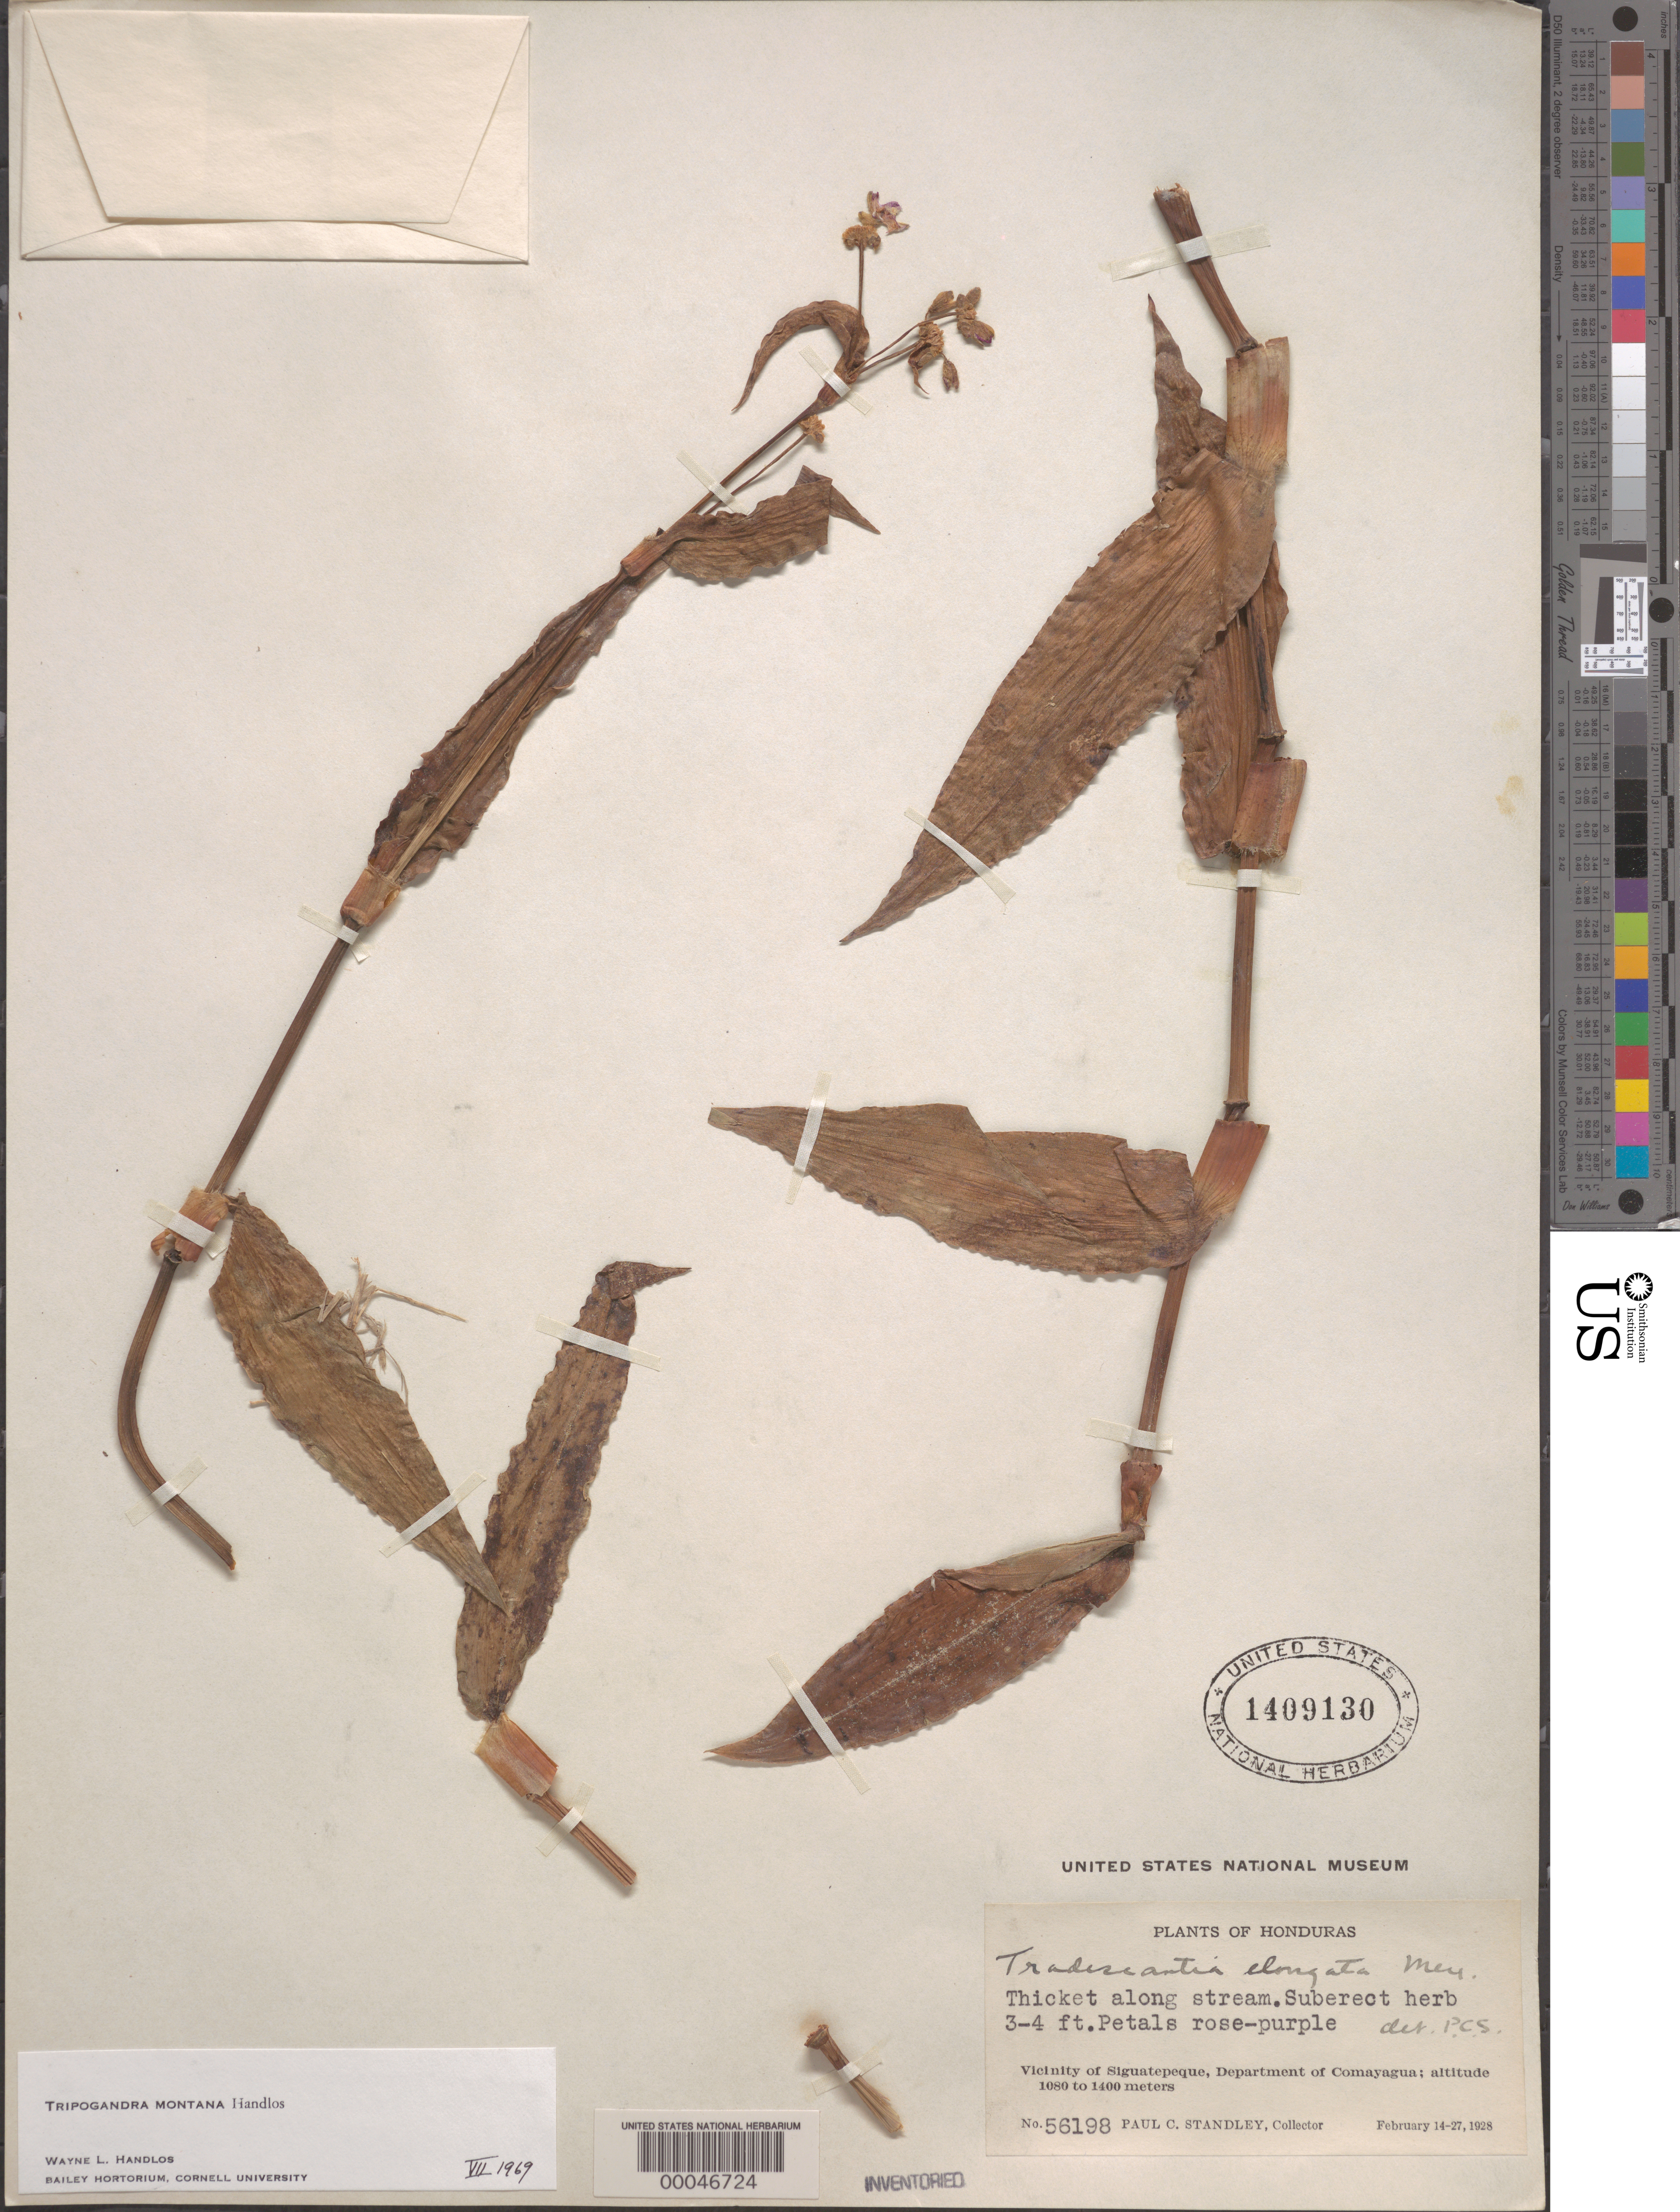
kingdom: Plantae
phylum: Tracheophyta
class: Liliopsida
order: Commelinales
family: Commelinaceae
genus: Tripogandra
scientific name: Tripogandra montana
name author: Handlos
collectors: P. C. Standley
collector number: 56198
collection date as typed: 14 Feb 1928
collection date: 1928-02-14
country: Honduras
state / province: Comayagua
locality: Near Siguatepeque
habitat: Thicket along stream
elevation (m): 1080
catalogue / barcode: US 1409130